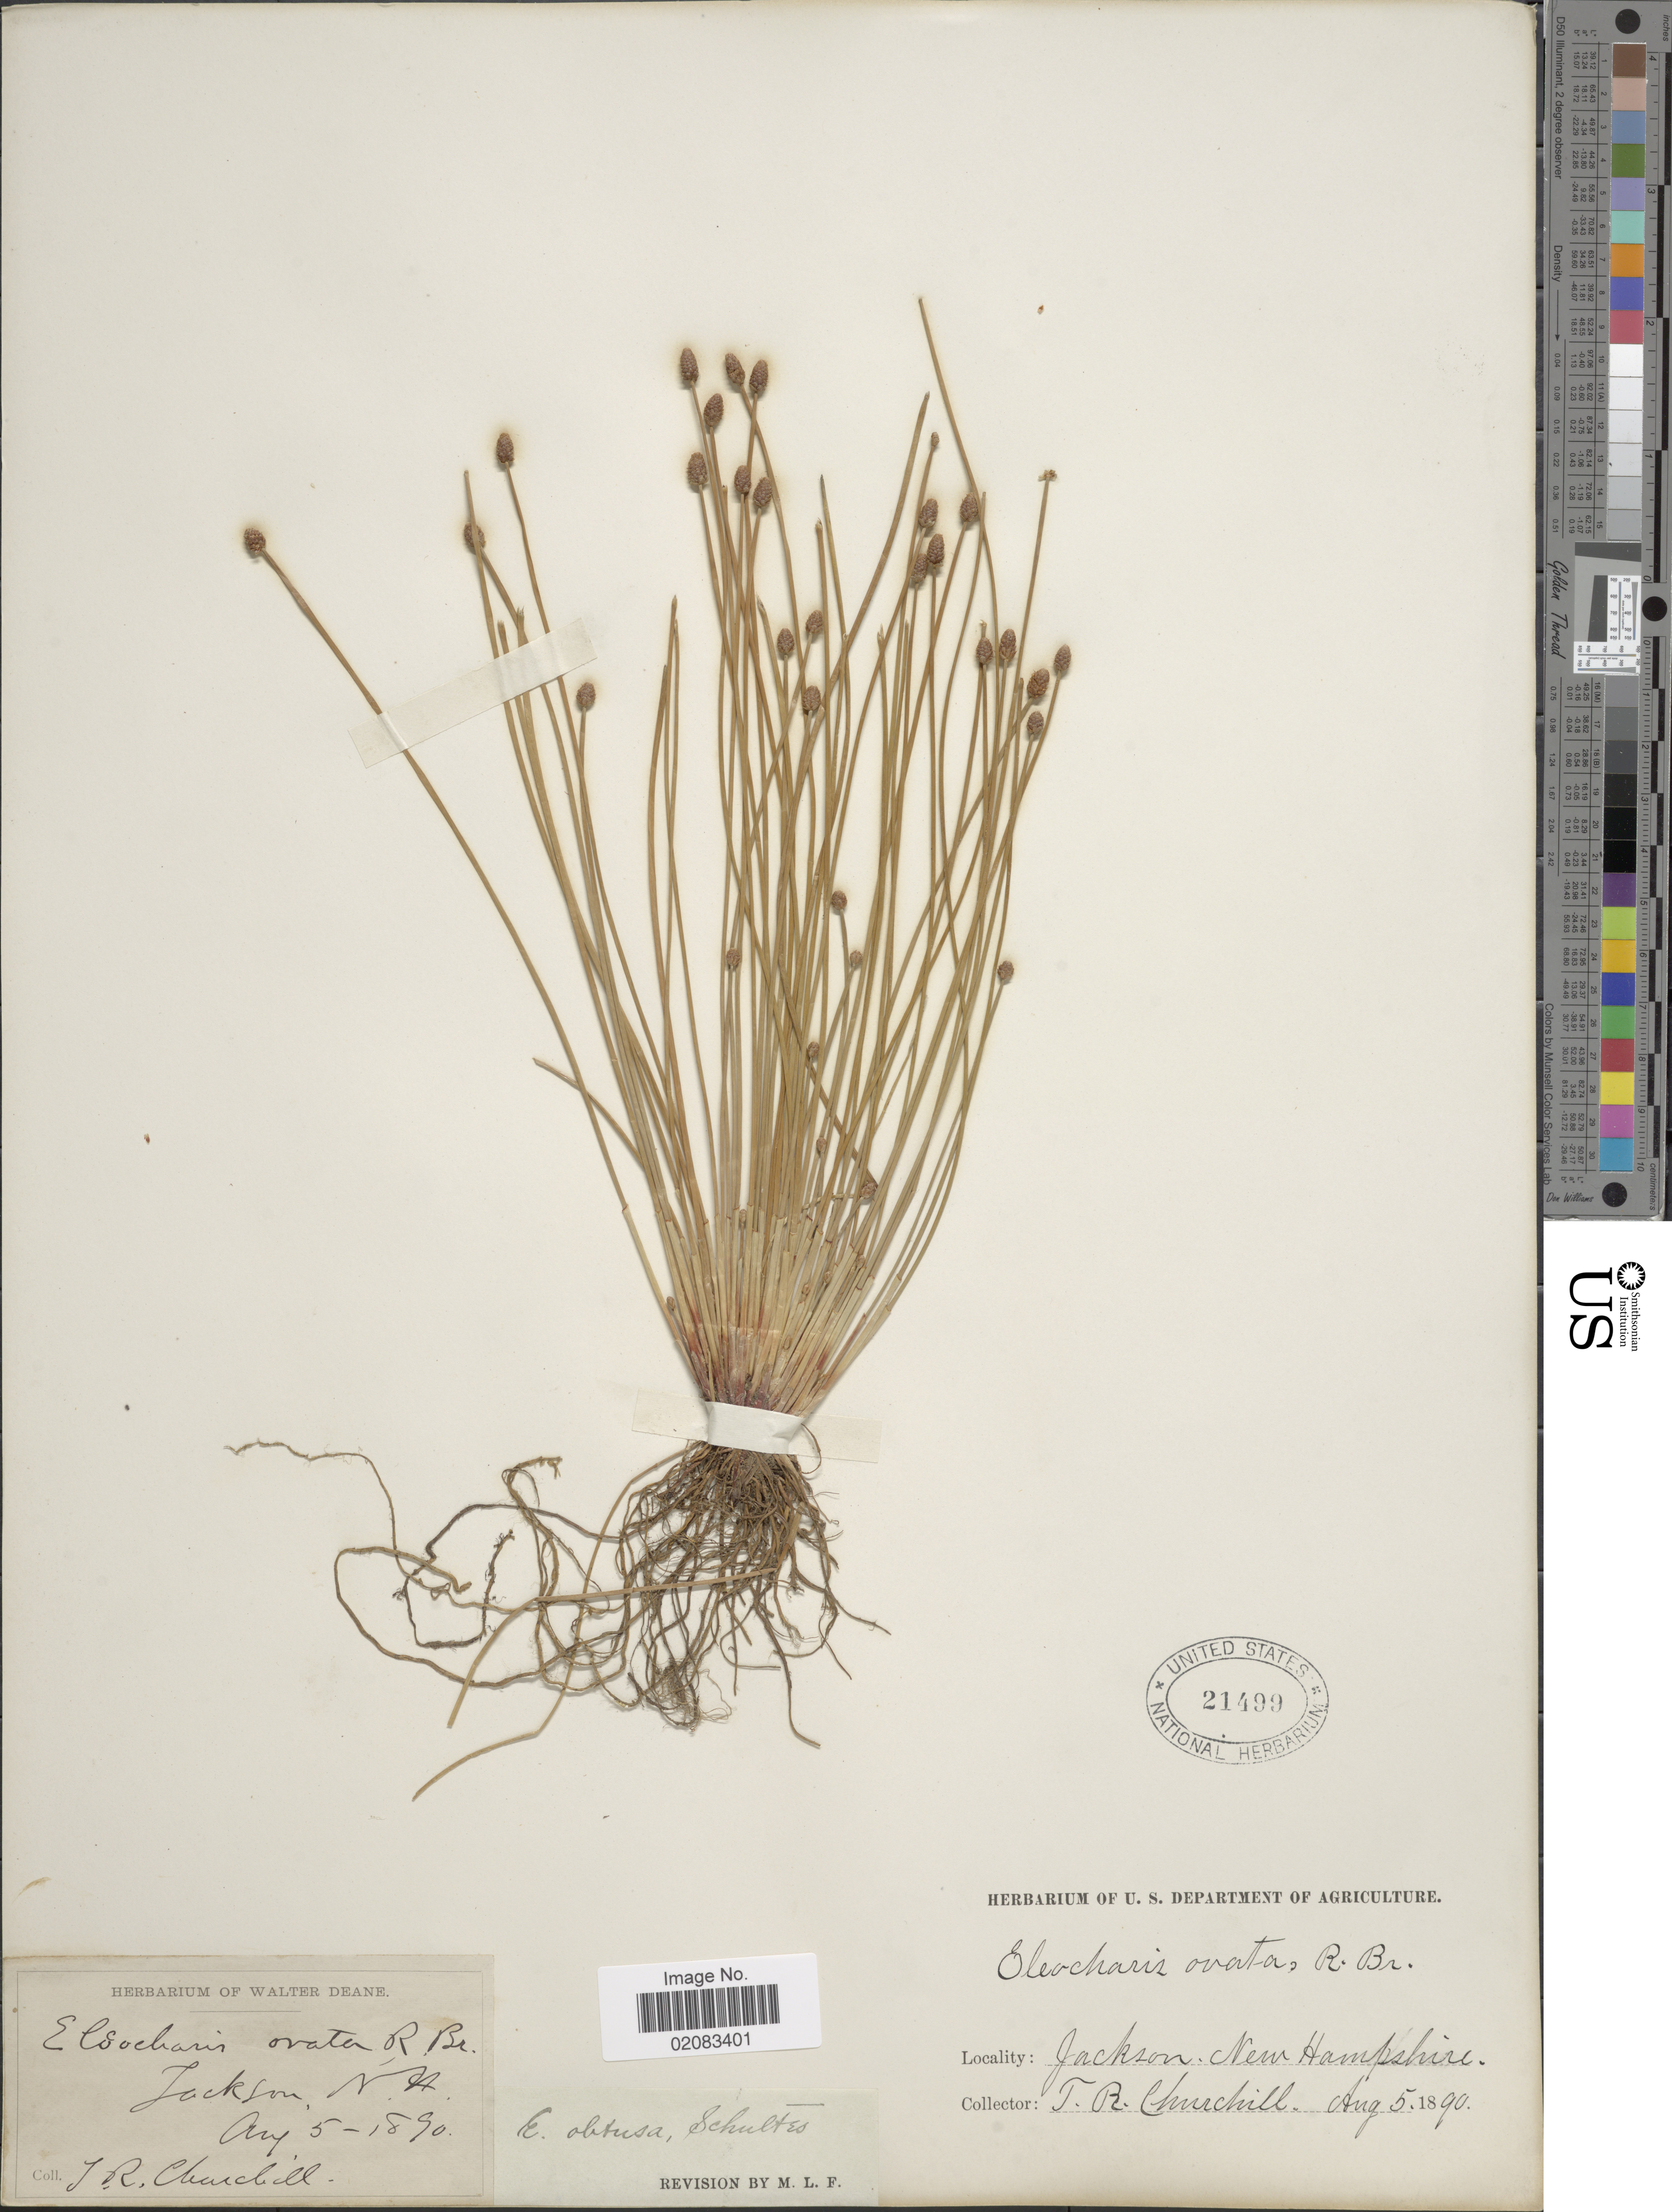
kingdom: Plantae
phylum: Tracheophyta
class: Liliopsida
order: Poales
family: Cyperaceae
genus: Eleocharis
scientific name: Eleocharis obtusa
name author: (Willd.) Schult.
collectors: T. Churchill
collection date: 1890-08-05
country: United States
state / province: New Hampshire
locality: Jackson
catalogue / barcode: US 21499